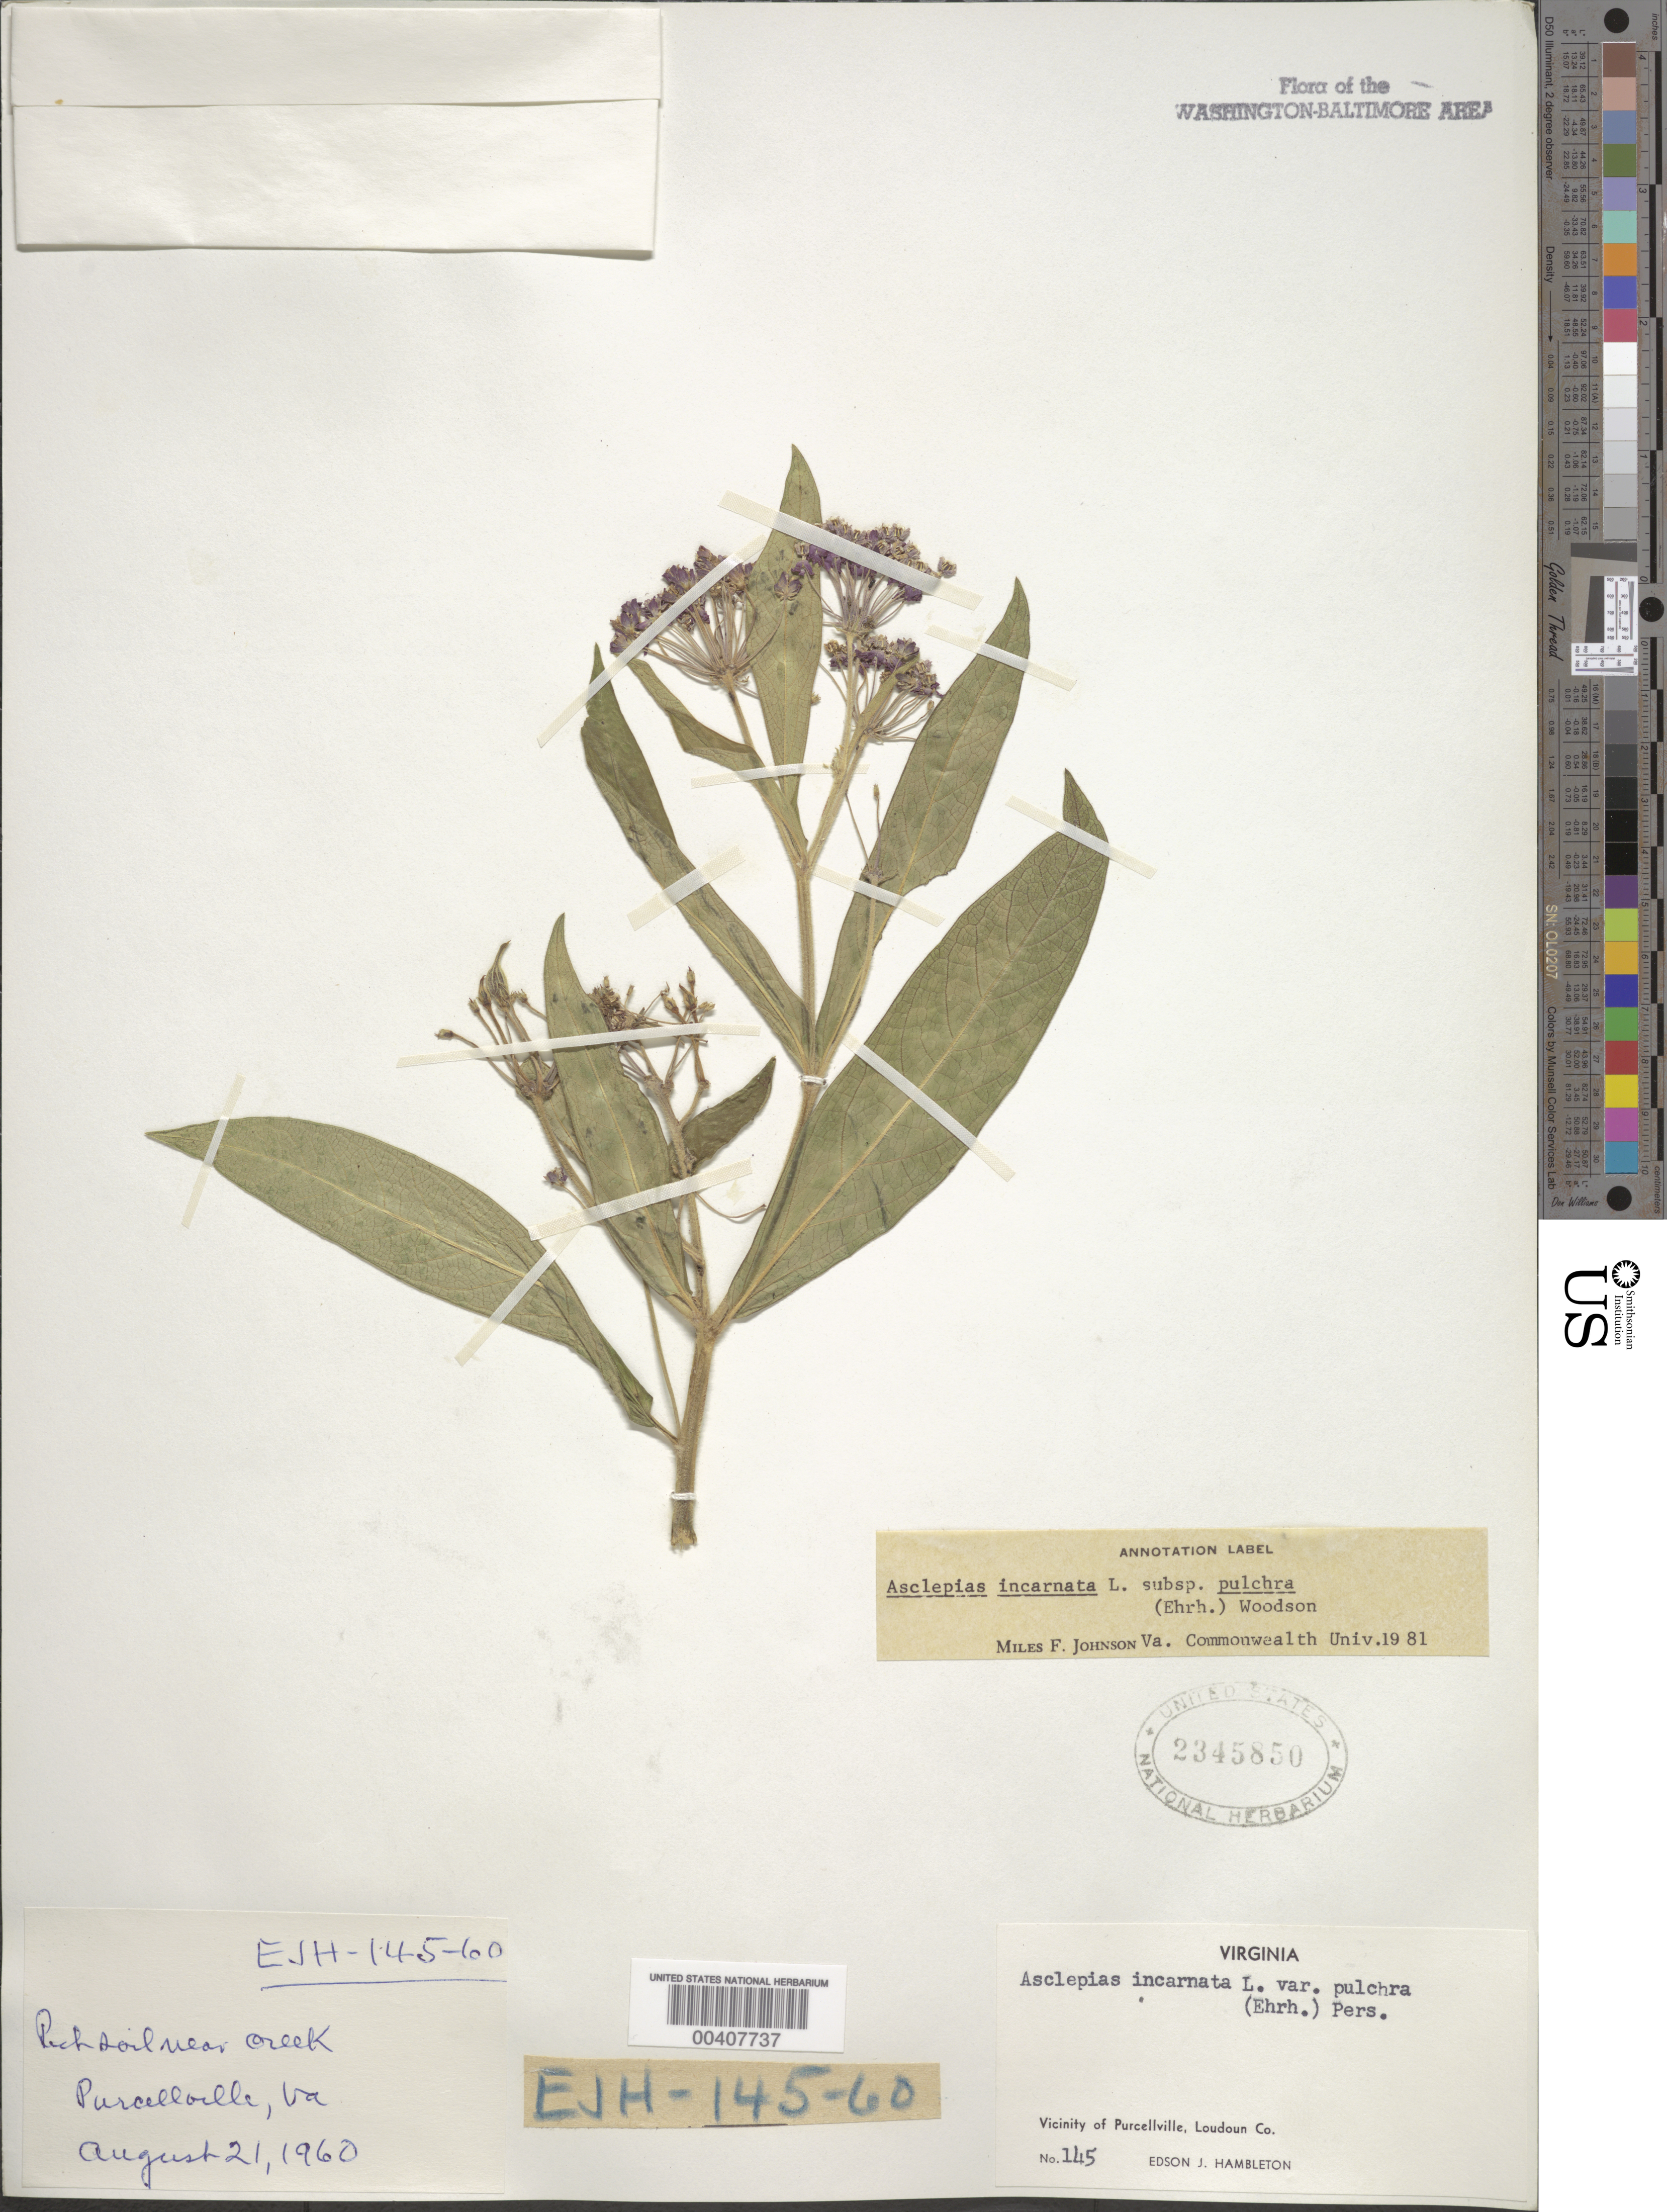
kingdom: Plantae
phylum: Tracheophyta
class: Magnoliopsida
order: Gentianales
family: Apocynaceae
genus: Asclepias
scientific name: Asclepias incarnata subsp. pulchra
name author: (Ehrh. ex Willd.) Woodson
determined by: Johnson, M. F.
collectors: E. Hambleton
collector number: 145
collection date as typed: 21 Aug 1960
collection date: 1960-08-21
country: United States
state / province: Virginia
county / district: Loudoun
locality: Purcellville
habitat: Rich soil near creek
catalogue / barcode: US 2345850